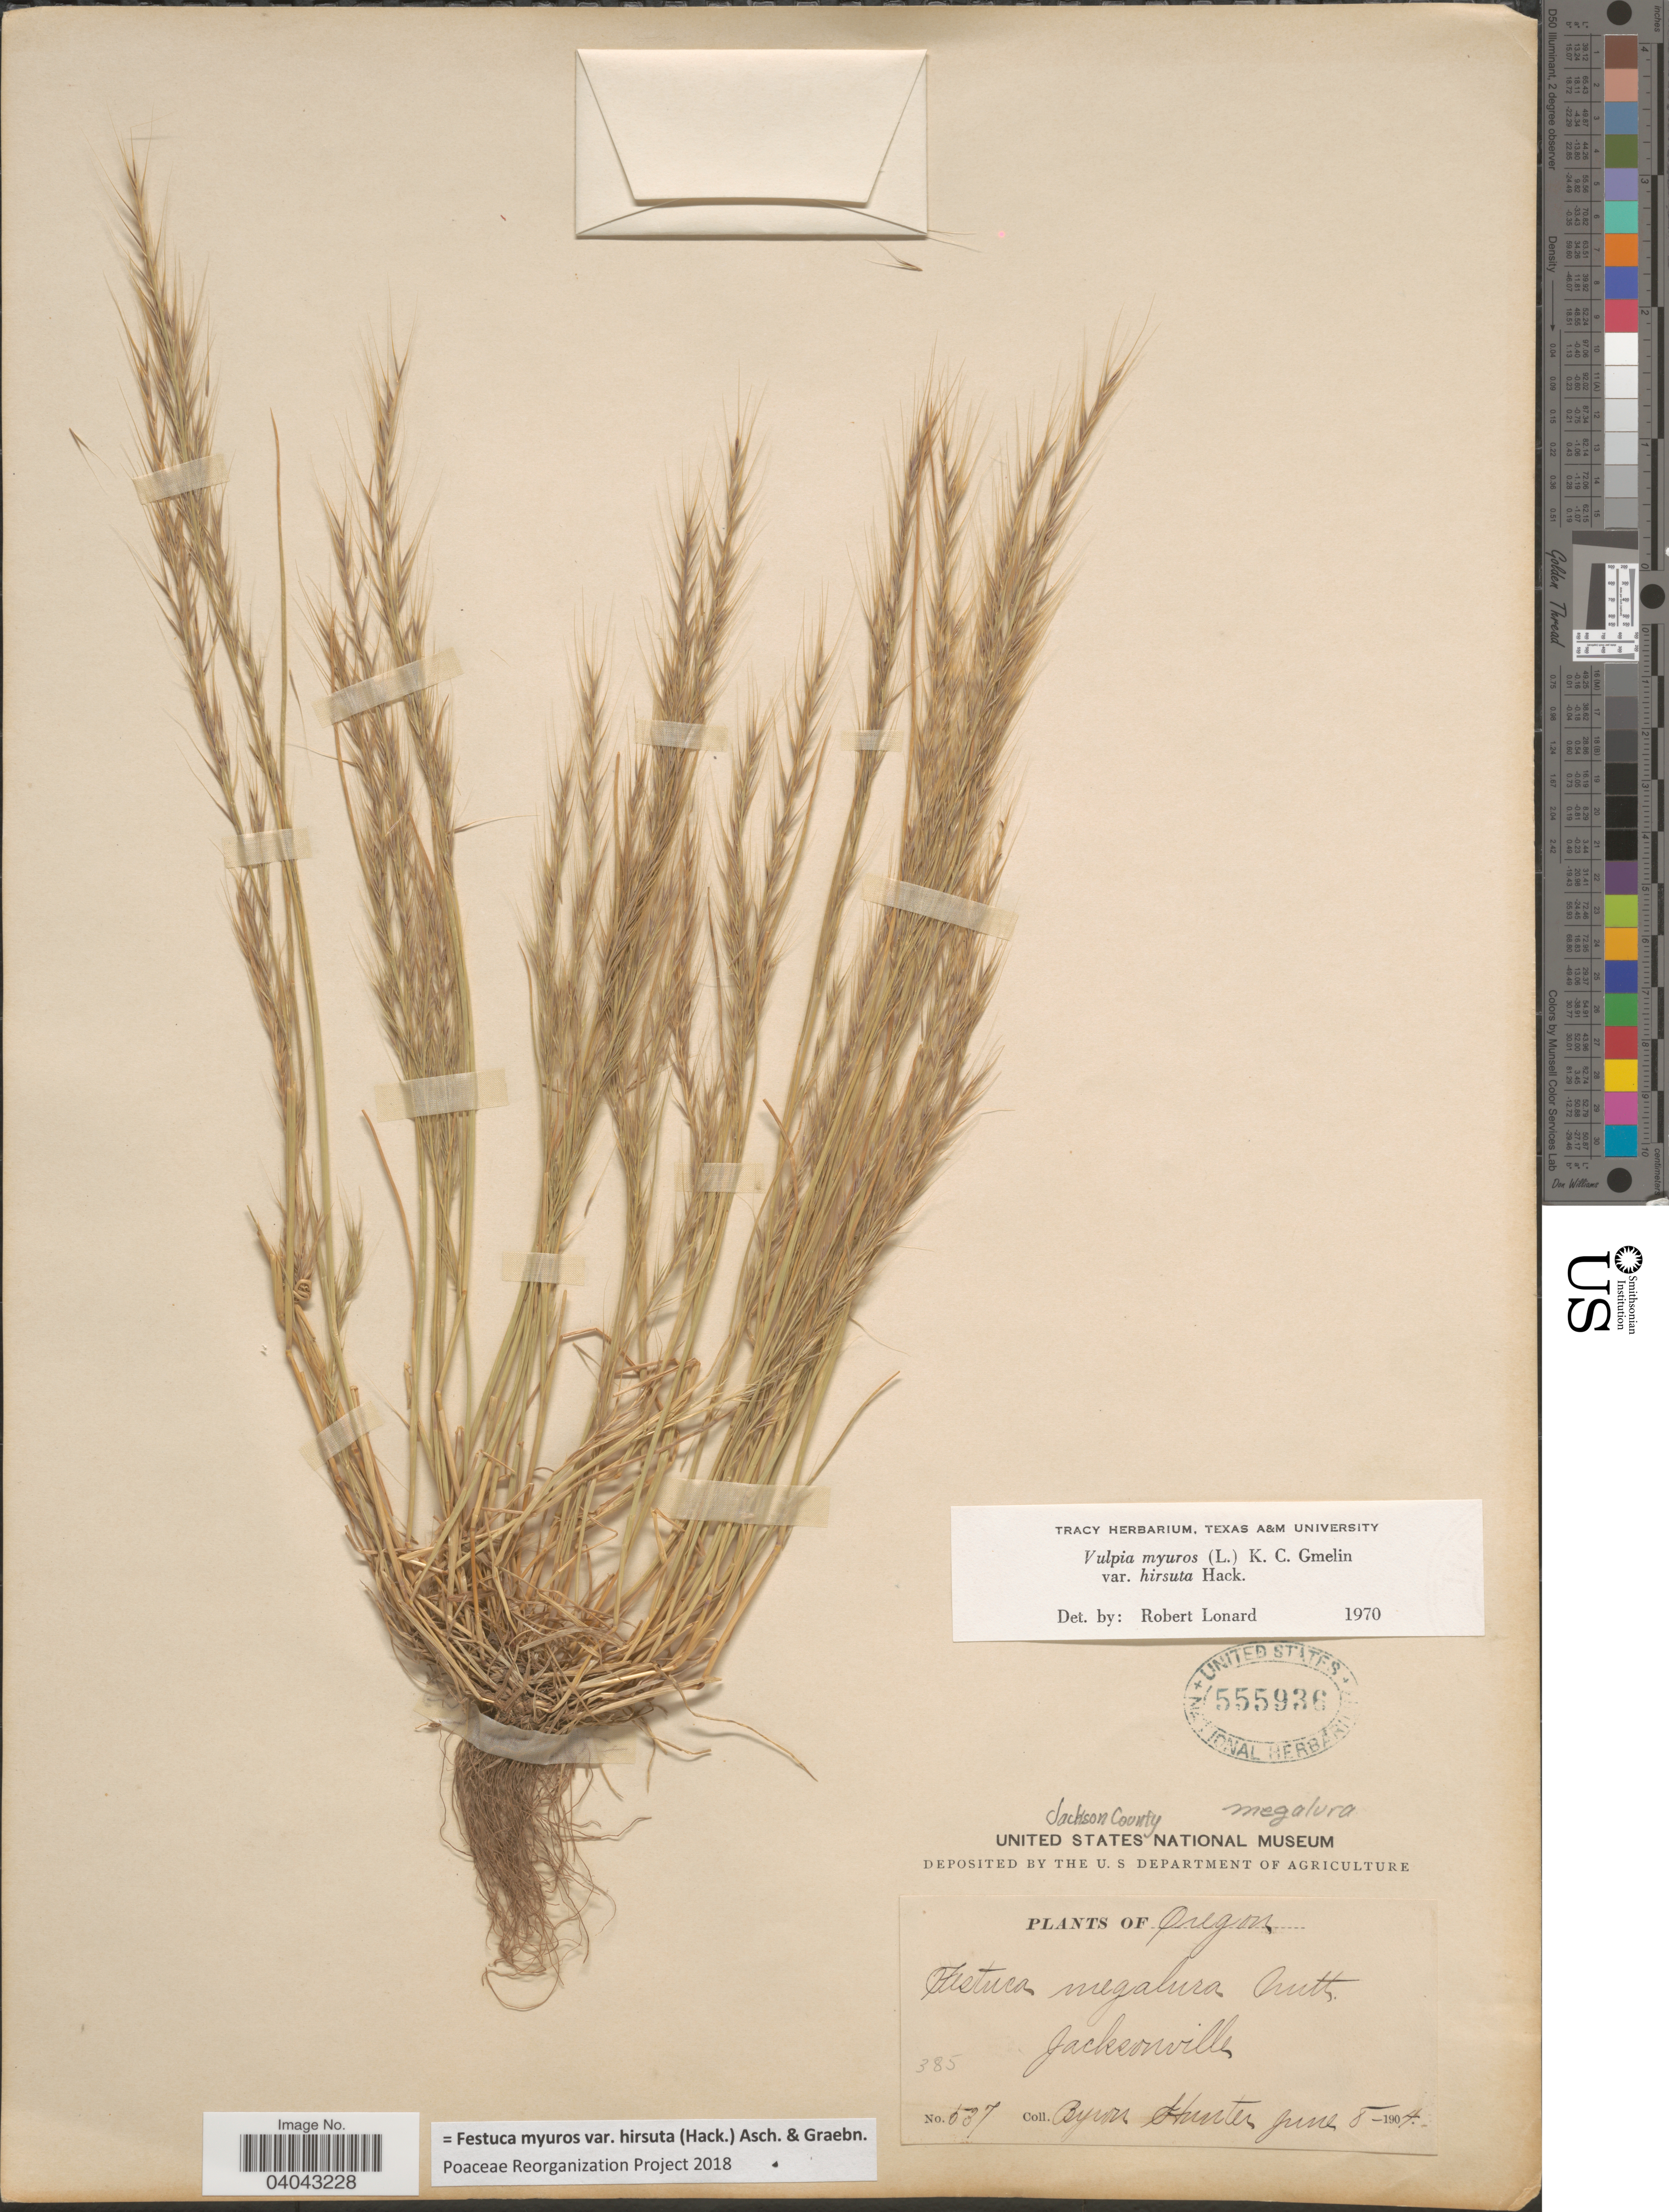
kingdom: Plantae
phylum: Tracheophyta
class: Liliopsida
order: Poales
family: Poaceae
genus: Festuca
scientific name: Festuca myuros var. hirsuta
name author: (Hack.) Asch. & Graebn.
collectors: B. Hunter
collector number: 537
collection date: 1904-06-08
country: United States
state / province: Oregon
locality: Jacksonville. Jackson County.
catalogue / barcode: US 555936